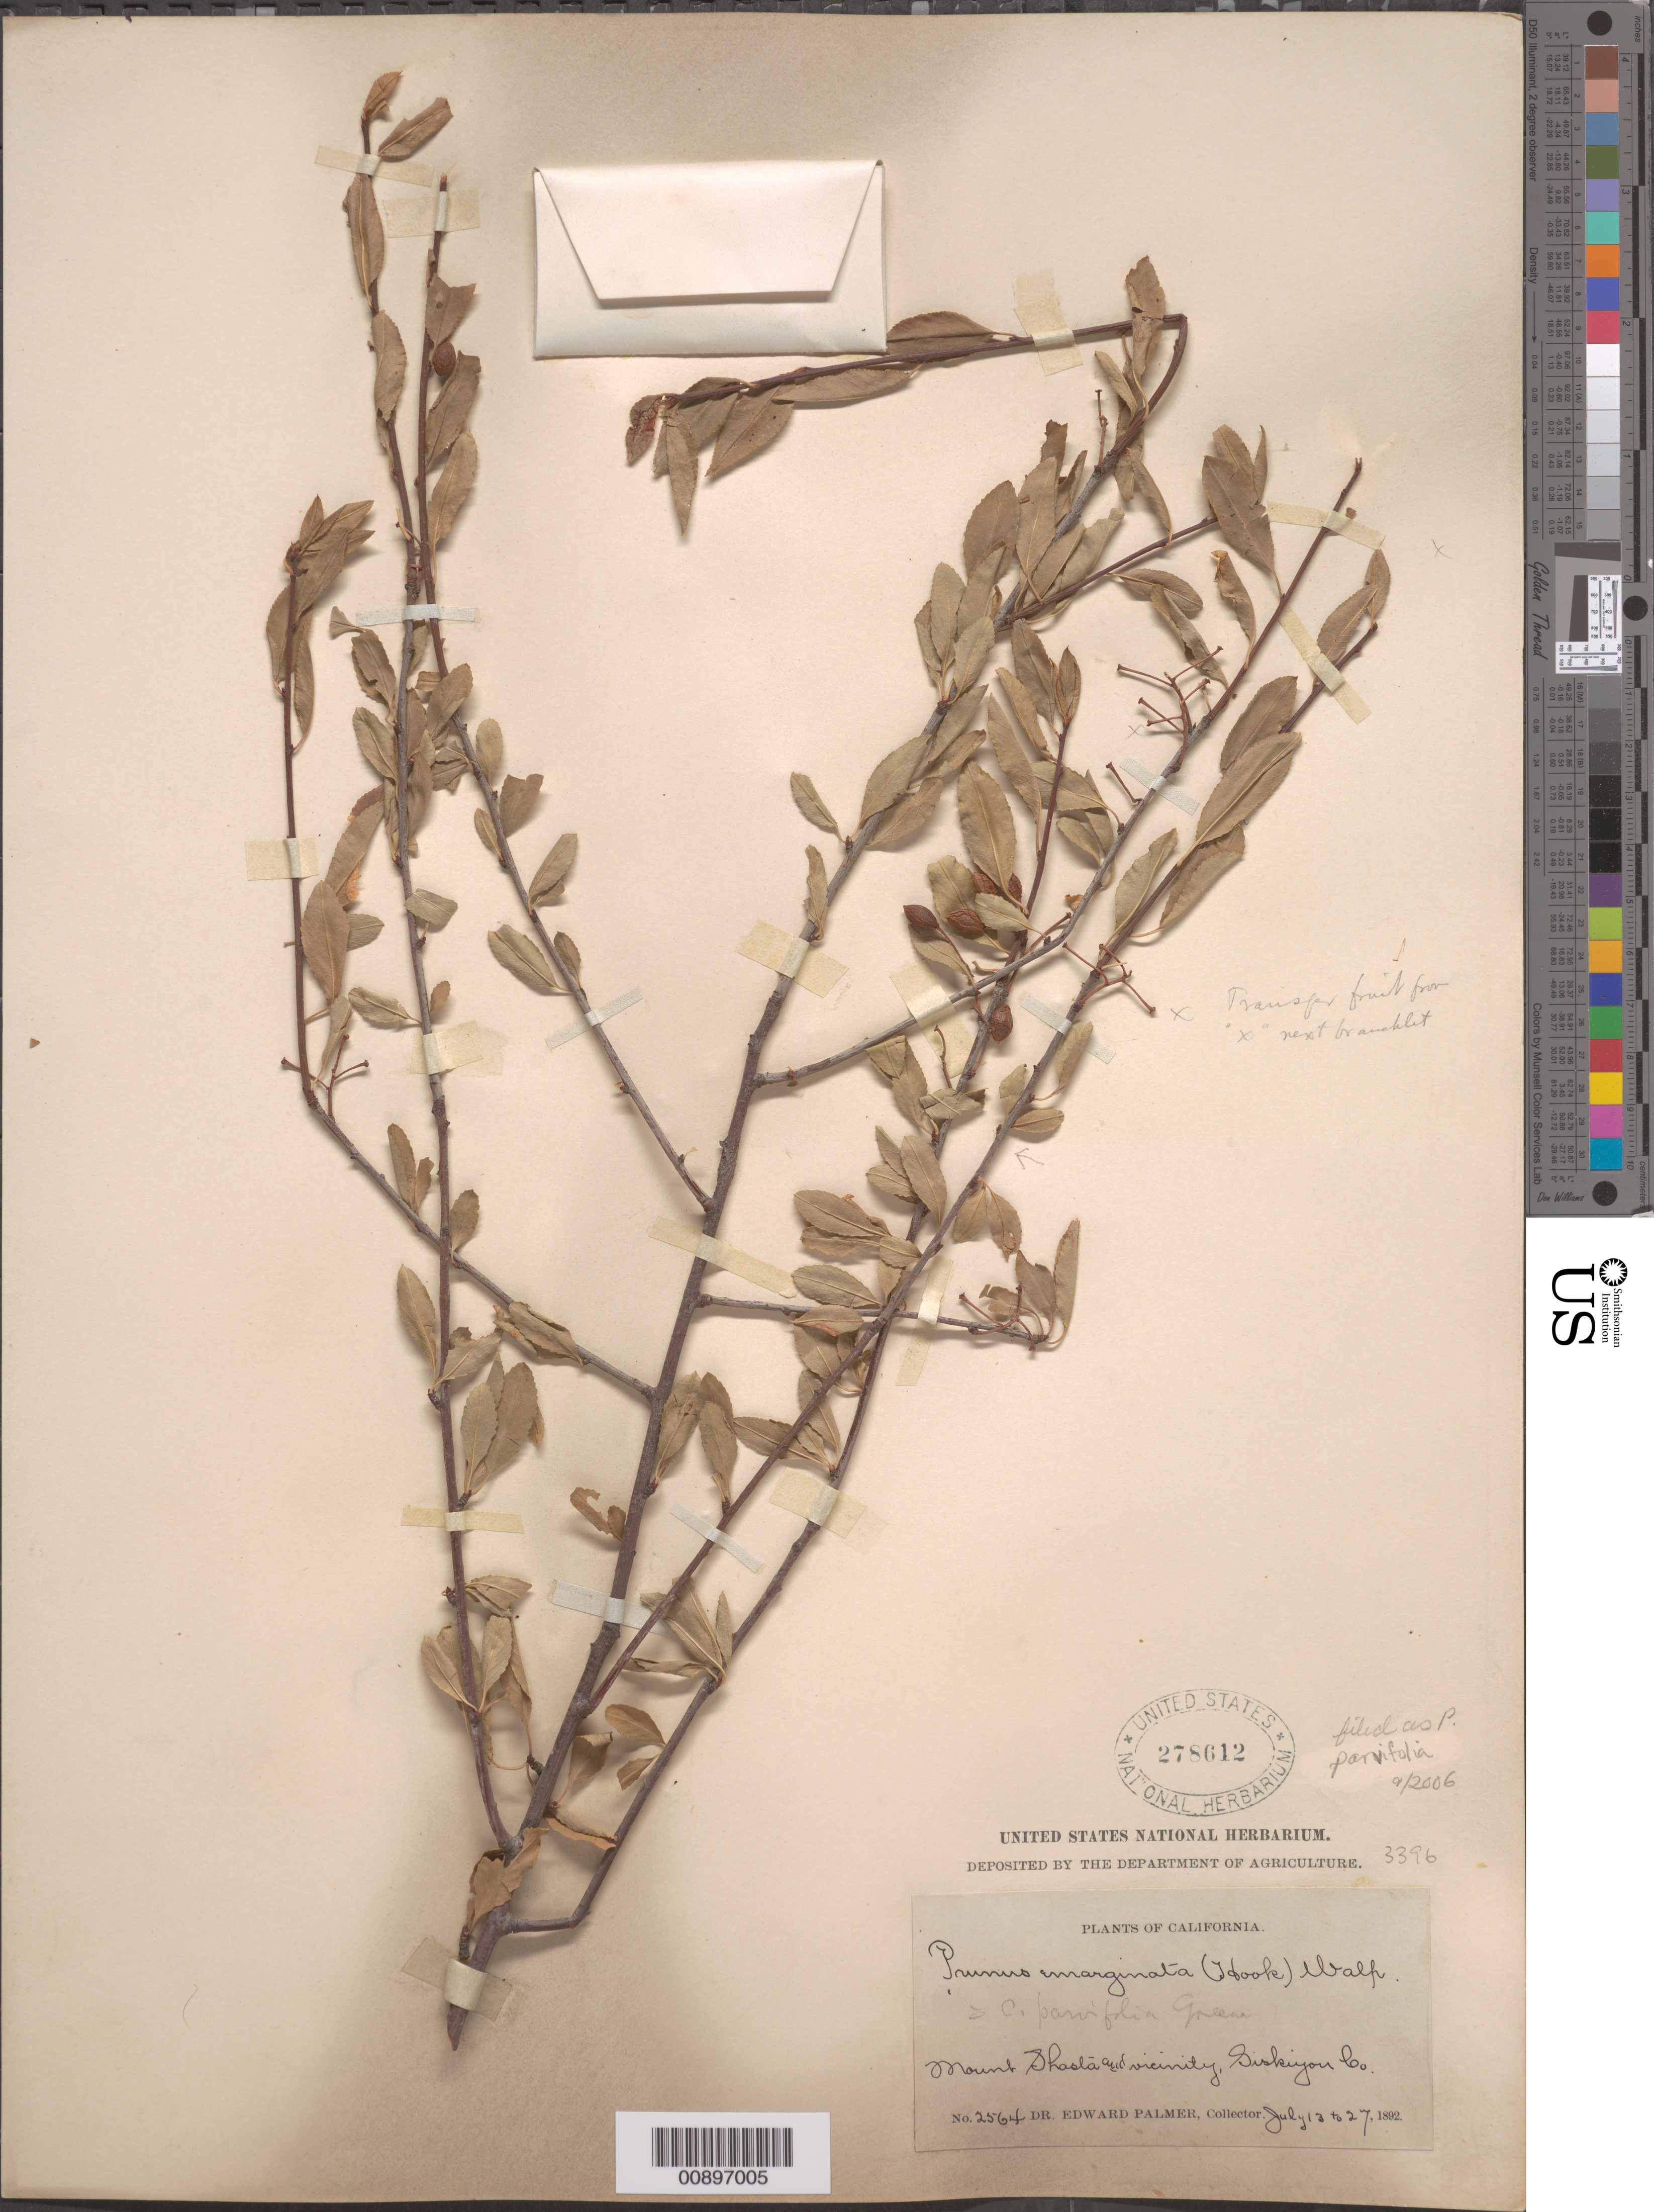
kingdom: Plantae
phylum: Tracheophyta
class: Magnoliopsida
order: Rosales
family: Rosaceae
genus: Prunus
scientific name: Prunus parvifolia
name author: Koehne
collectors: E. Palmer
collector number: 2564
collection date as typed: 13 Jul 1892 to 27 Jul 1892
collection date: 1892-07-13/1892-07-27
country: United States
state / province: California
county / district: Siskiyou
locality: Mount Shasta and vicinity, Siskiyou County, California.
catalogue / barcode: US 278612